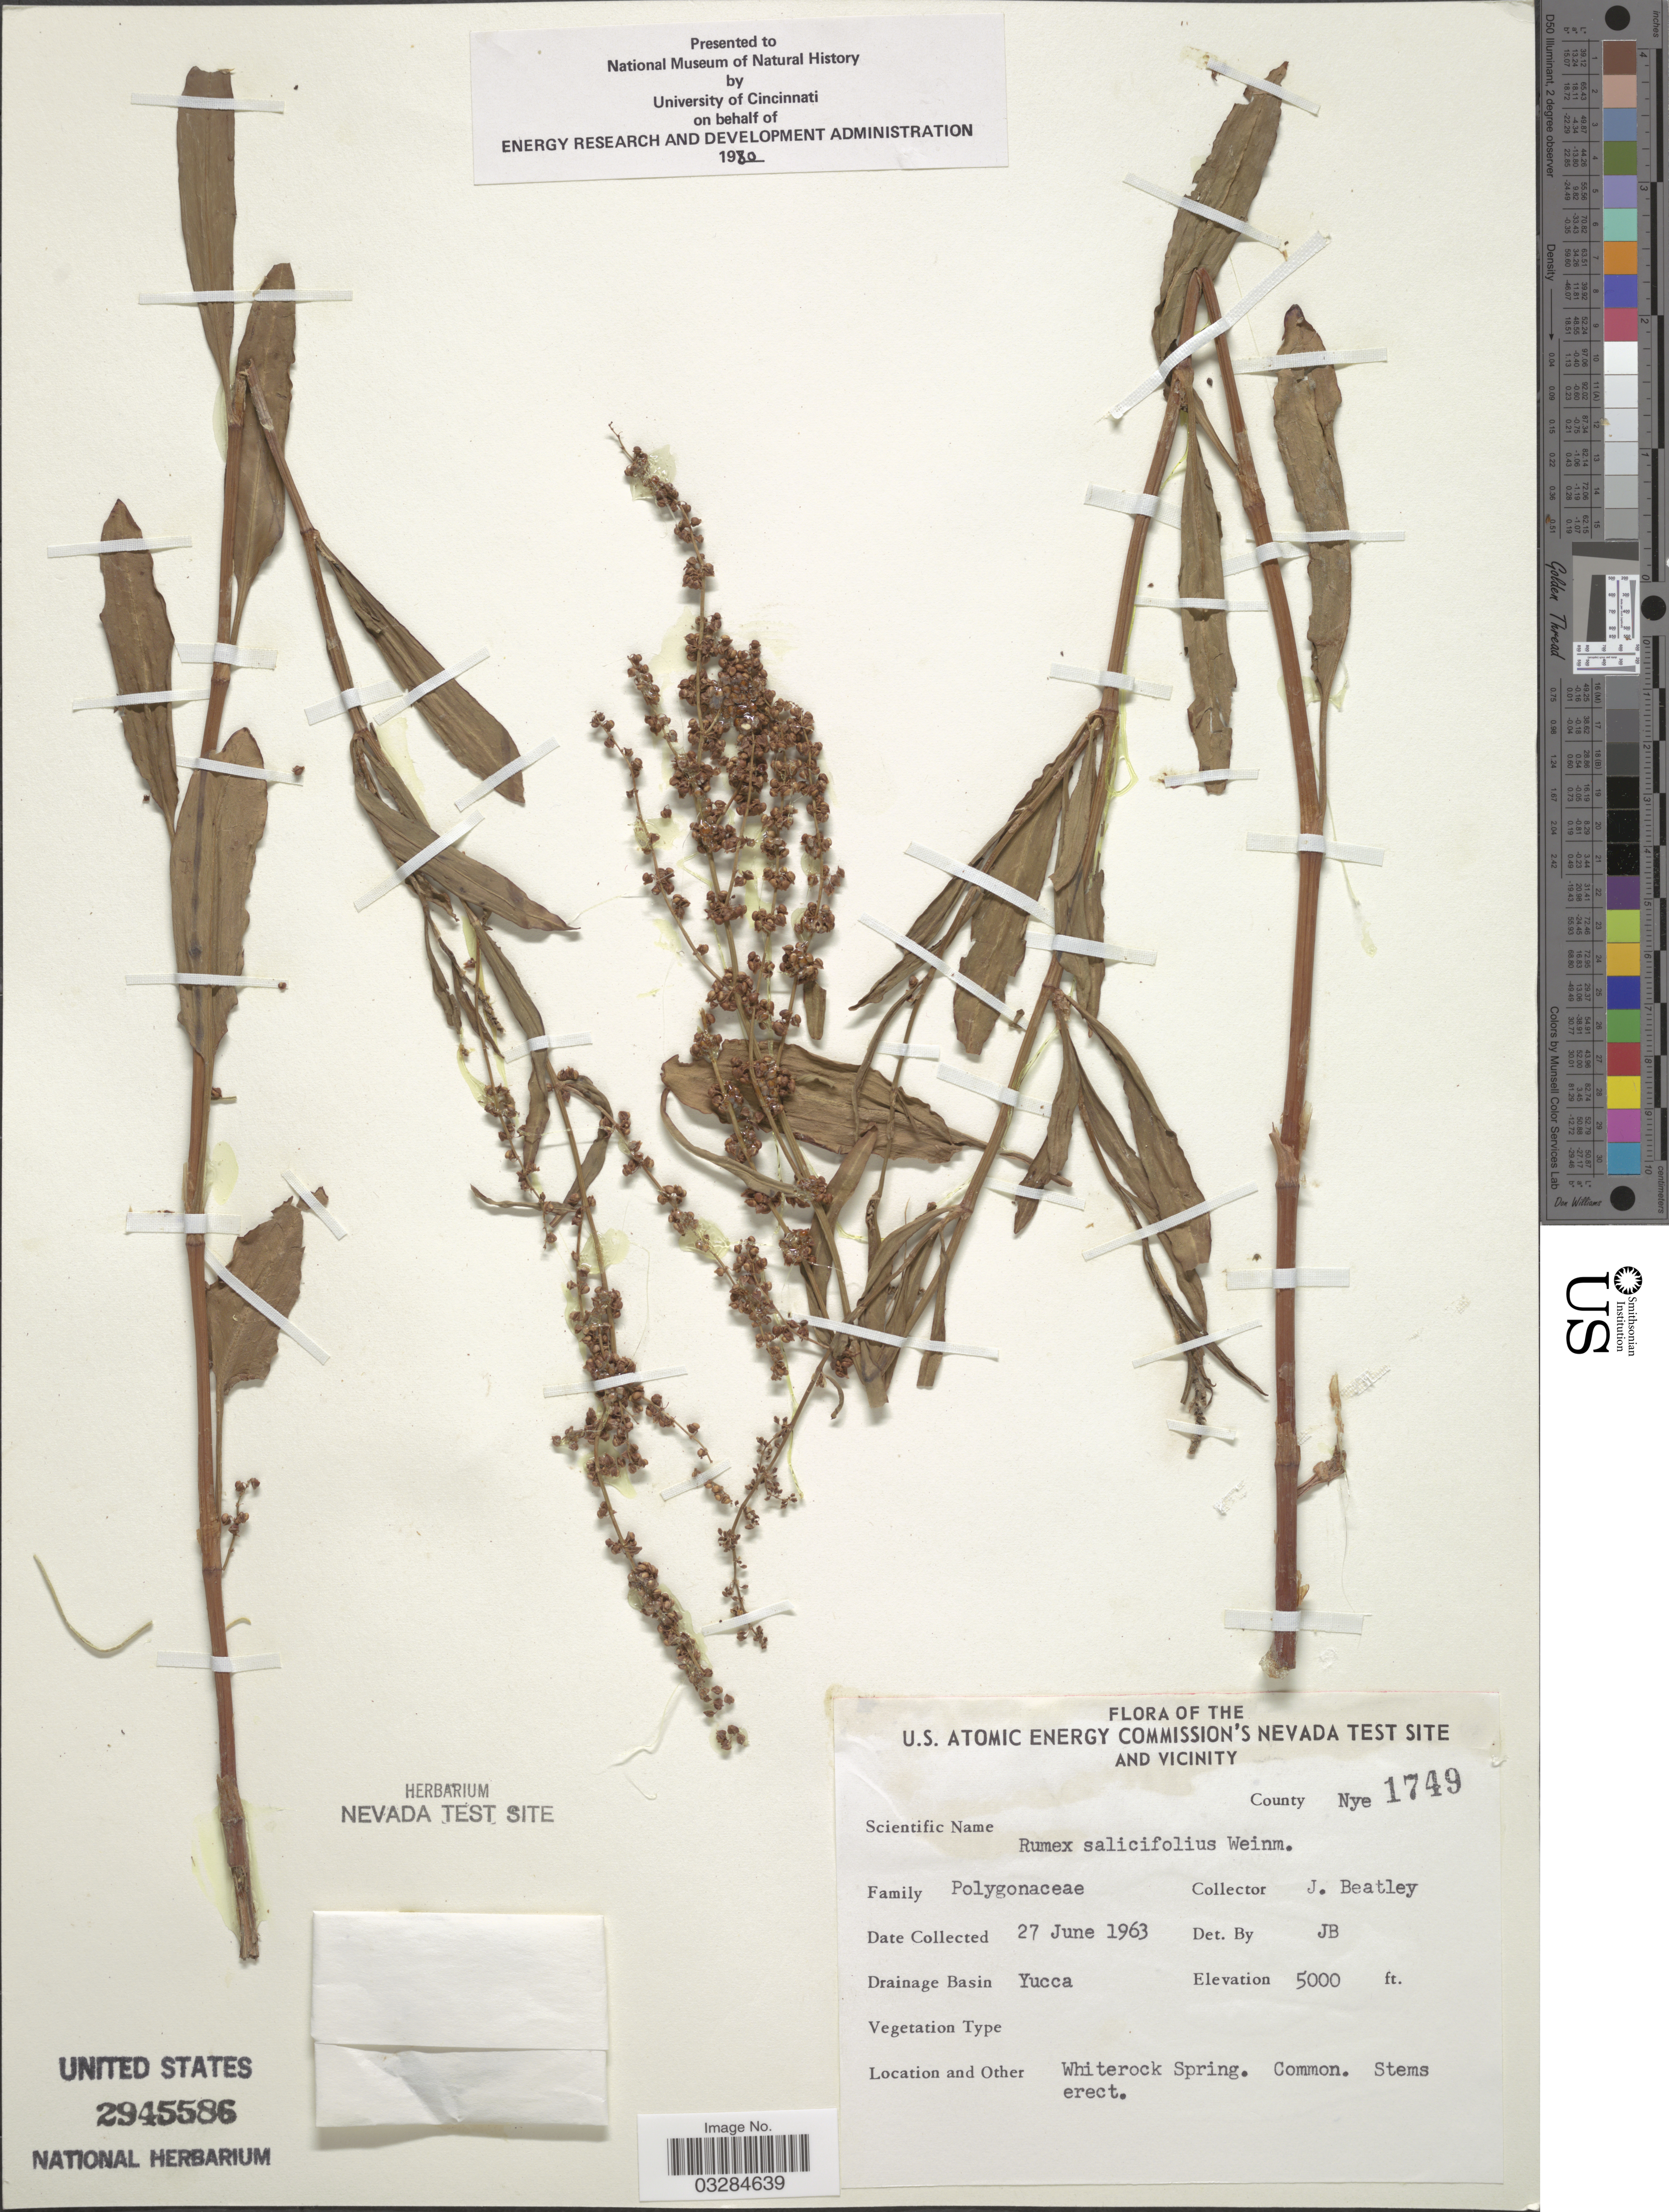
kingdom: Plantae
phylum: Tracheophyta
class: Magnoliopsida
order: Caryophyllales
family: Polygonaceae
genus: Rumex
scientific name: Rumex salicifolius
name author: Weinm.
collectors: J. C. Beatley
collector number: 1749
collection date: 1963-06-27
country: United States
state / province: Nevada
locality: U.S. Atomic Energy Commission's Nevada Test Site and Vicinity, County Nye, Drainage Basin Yucca, Whiterock Spring.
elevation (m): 1524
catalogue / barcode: US 2945586